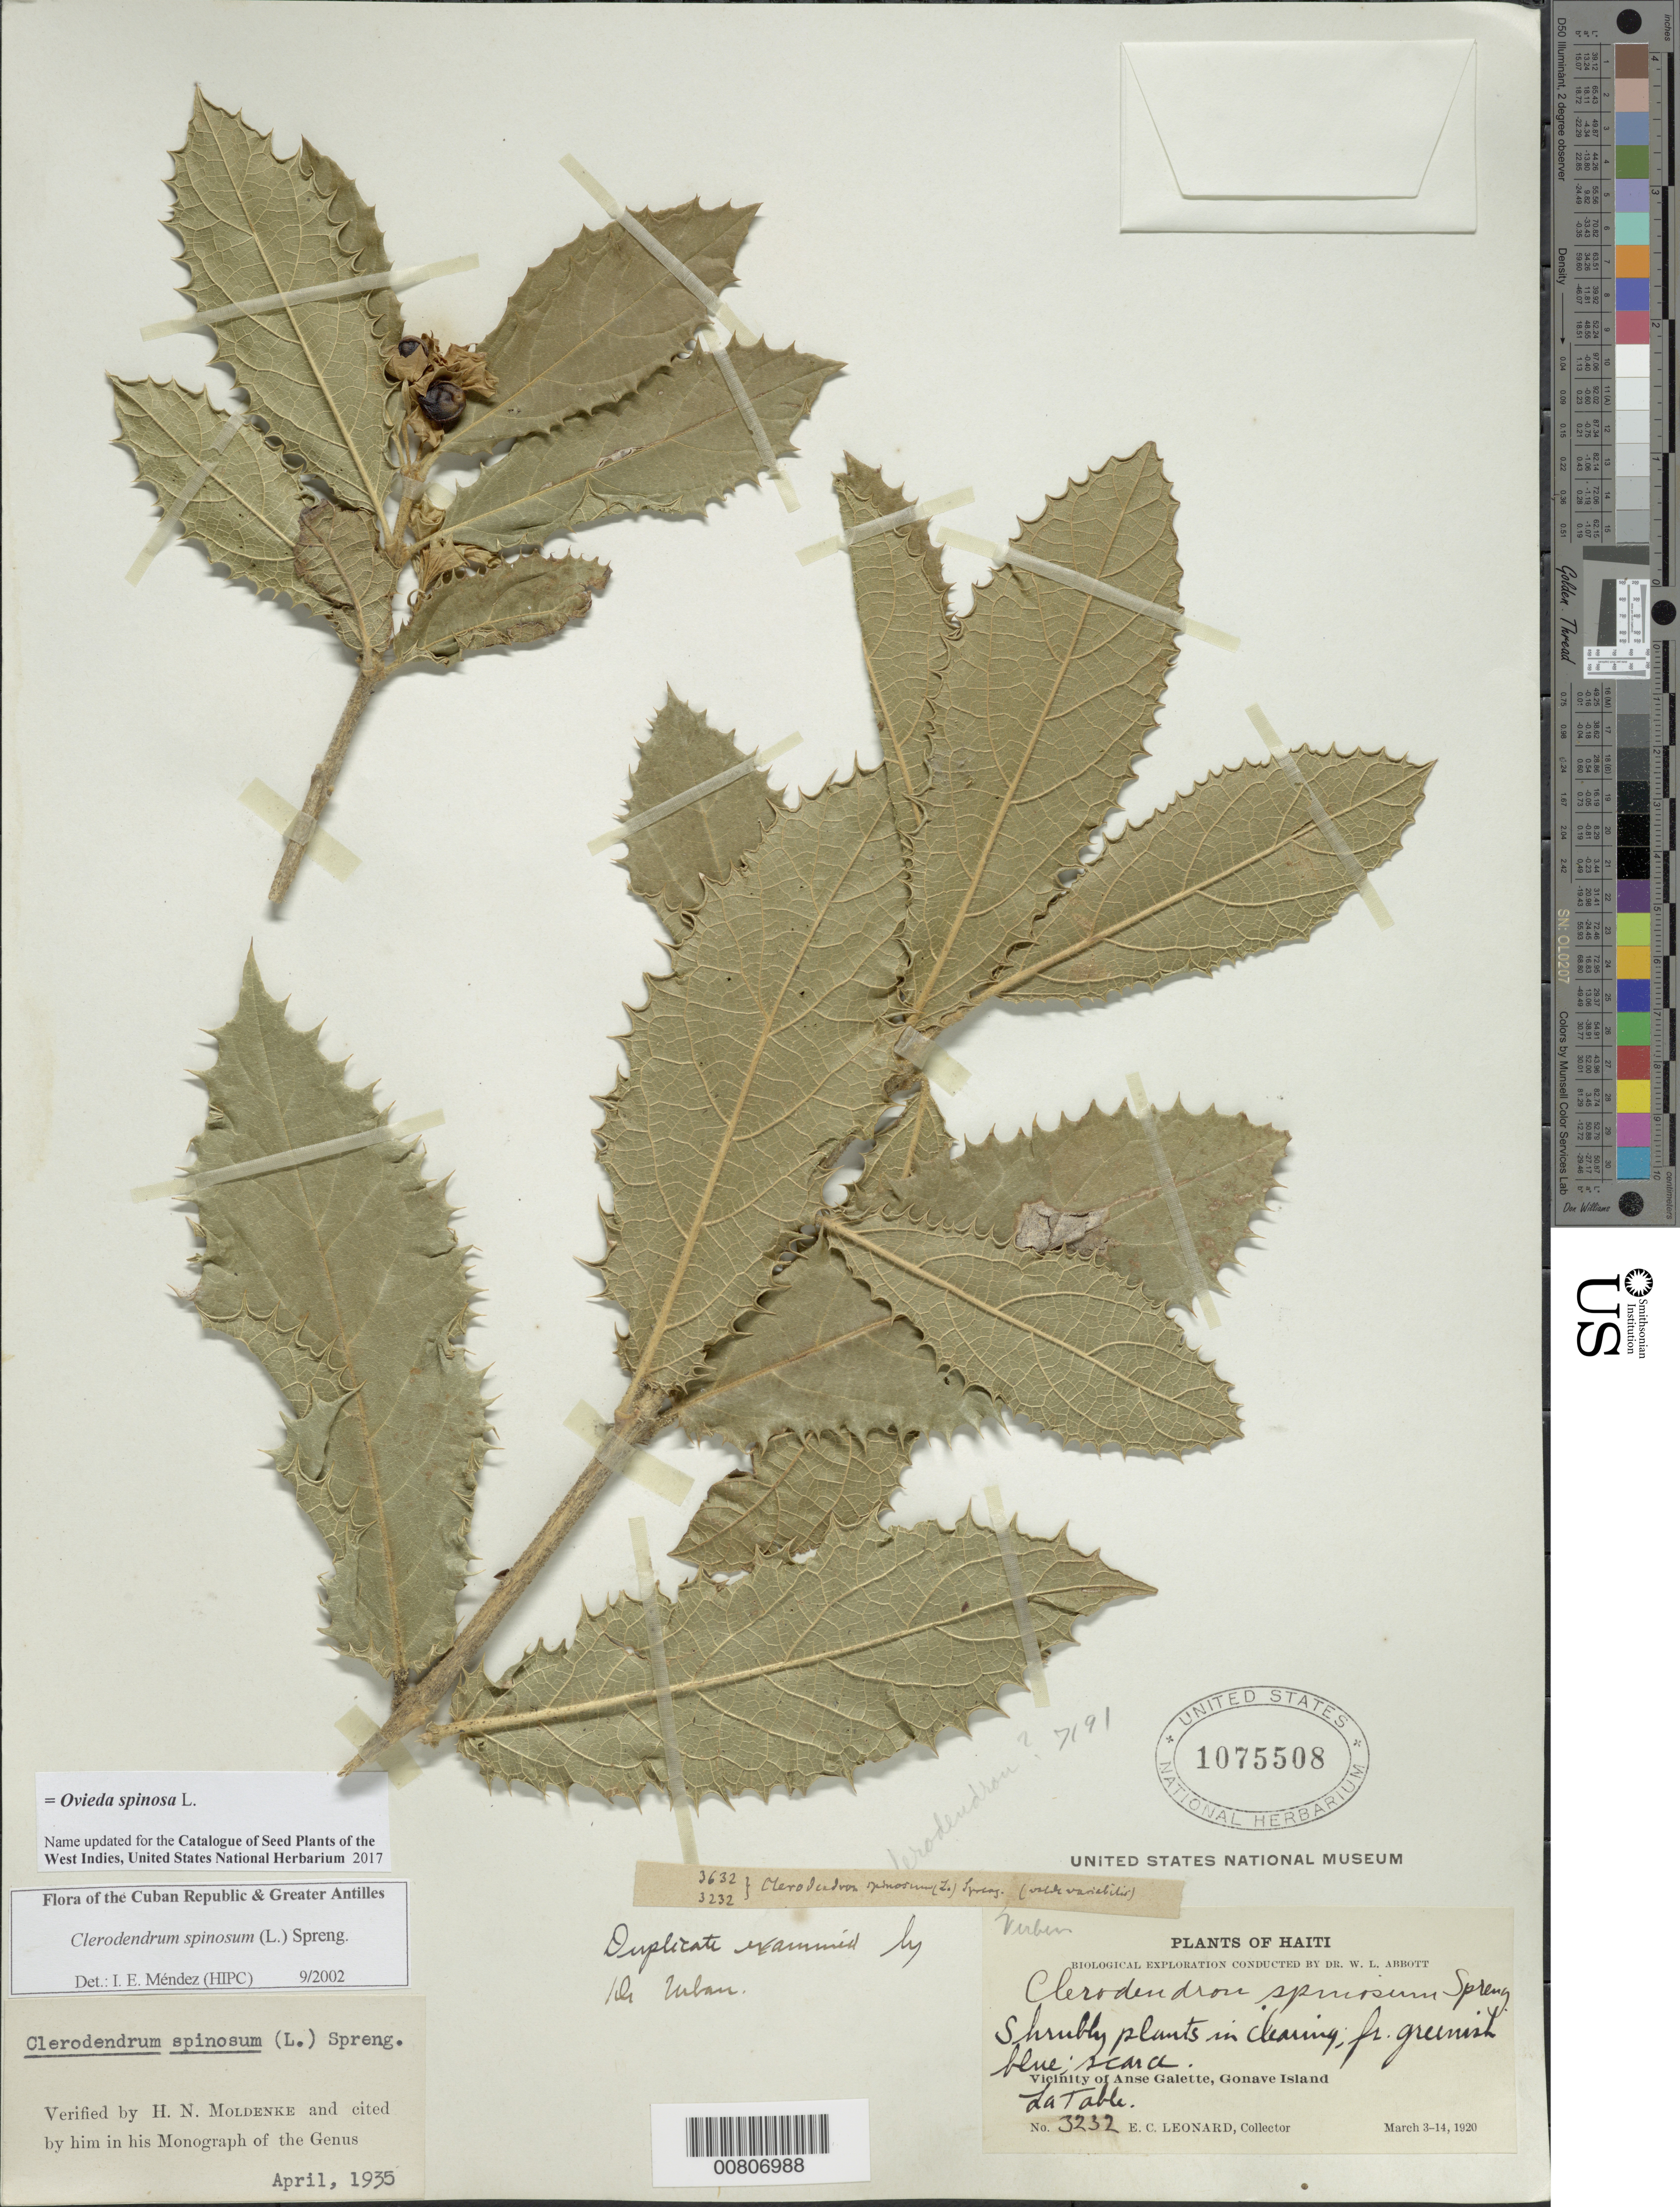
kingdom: Plantae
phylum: Tracheophyta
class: Magnoliopsida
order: Lamiales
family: Lamiaceae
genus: Ovieda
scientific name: Ovieda spinosa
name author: Sw.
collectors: E. C. Leonard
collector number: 3232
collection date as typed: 03 Mar 1920 to 14 Mar 1920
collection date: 1920-03-03/1920-03-14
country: Haiti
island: Hispaniola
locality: Anse Galette, Gonave Island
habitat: In clearing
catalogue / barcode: US 1075508